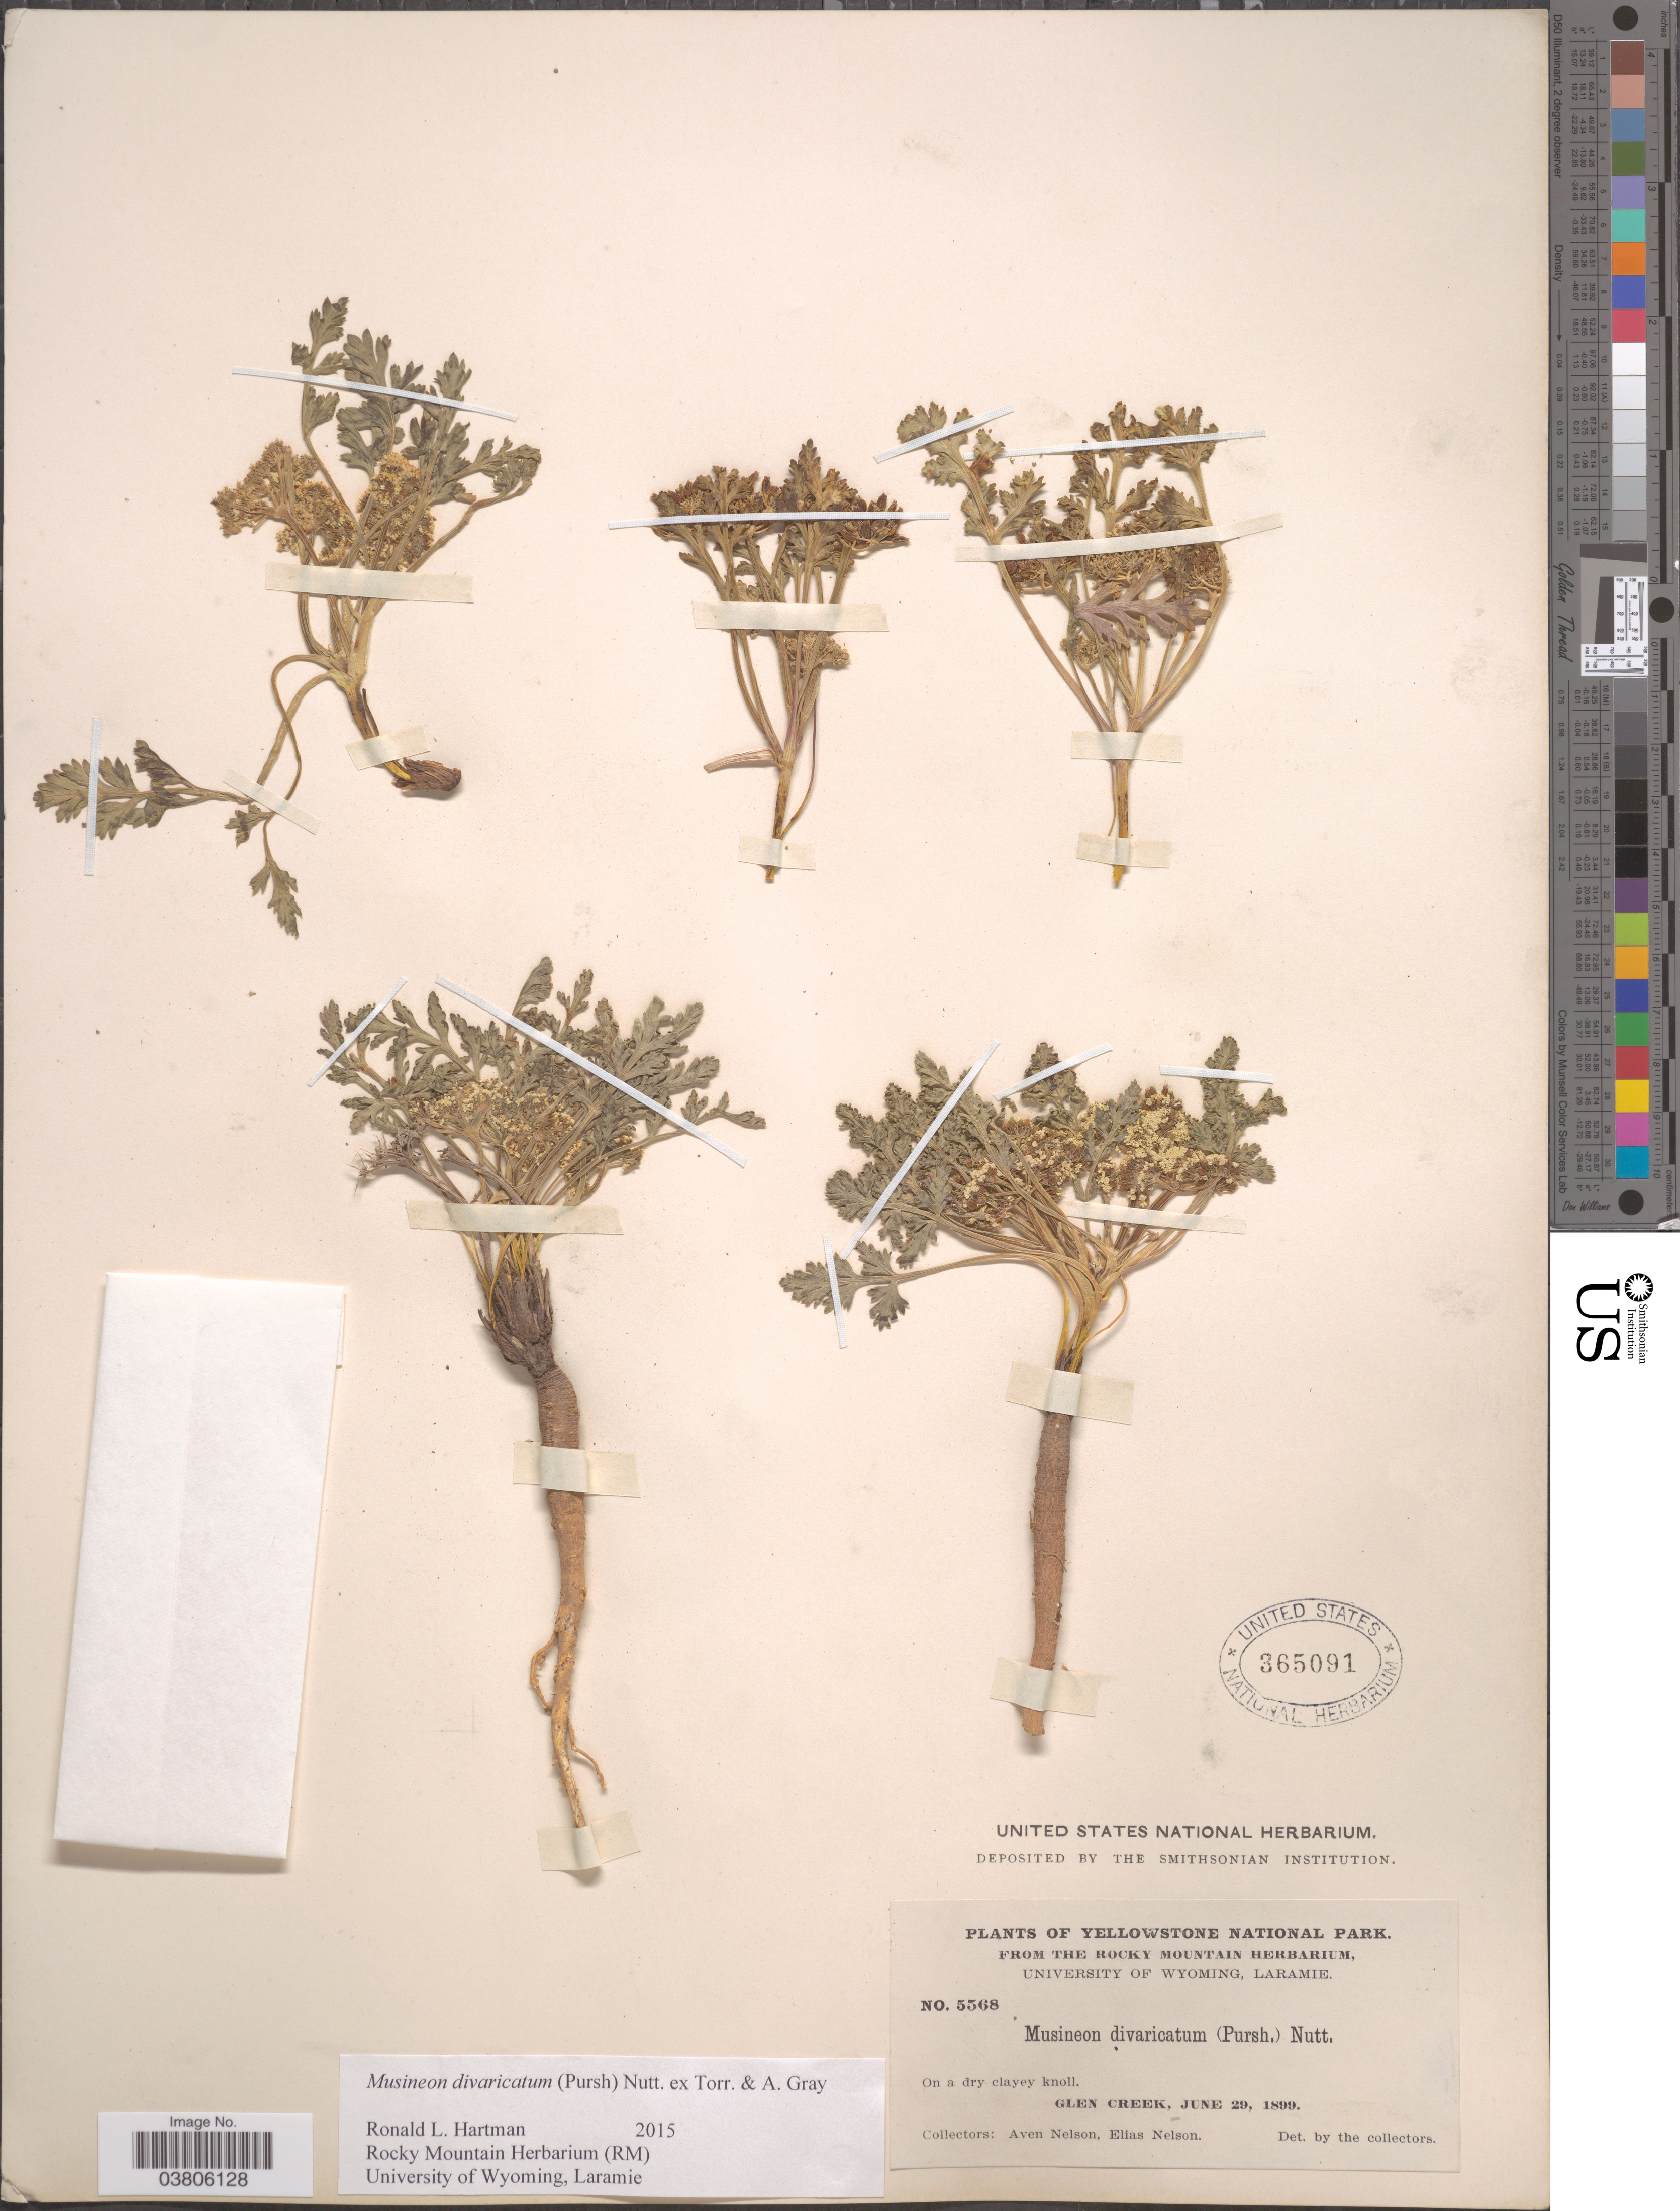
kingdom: Plantae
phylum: Tracheophyta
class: Magnoliopsida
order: Apiales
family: Apiaceae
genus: Musineon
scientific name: Musineon divaricatum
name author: (Pursh) Nutt.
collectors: A. Nelson & E. Nelson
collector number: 5568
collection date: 1899-06-29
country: United States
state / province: Wyoming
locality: Yellowstone National Park. Glen Creek.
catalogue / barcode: US 365091